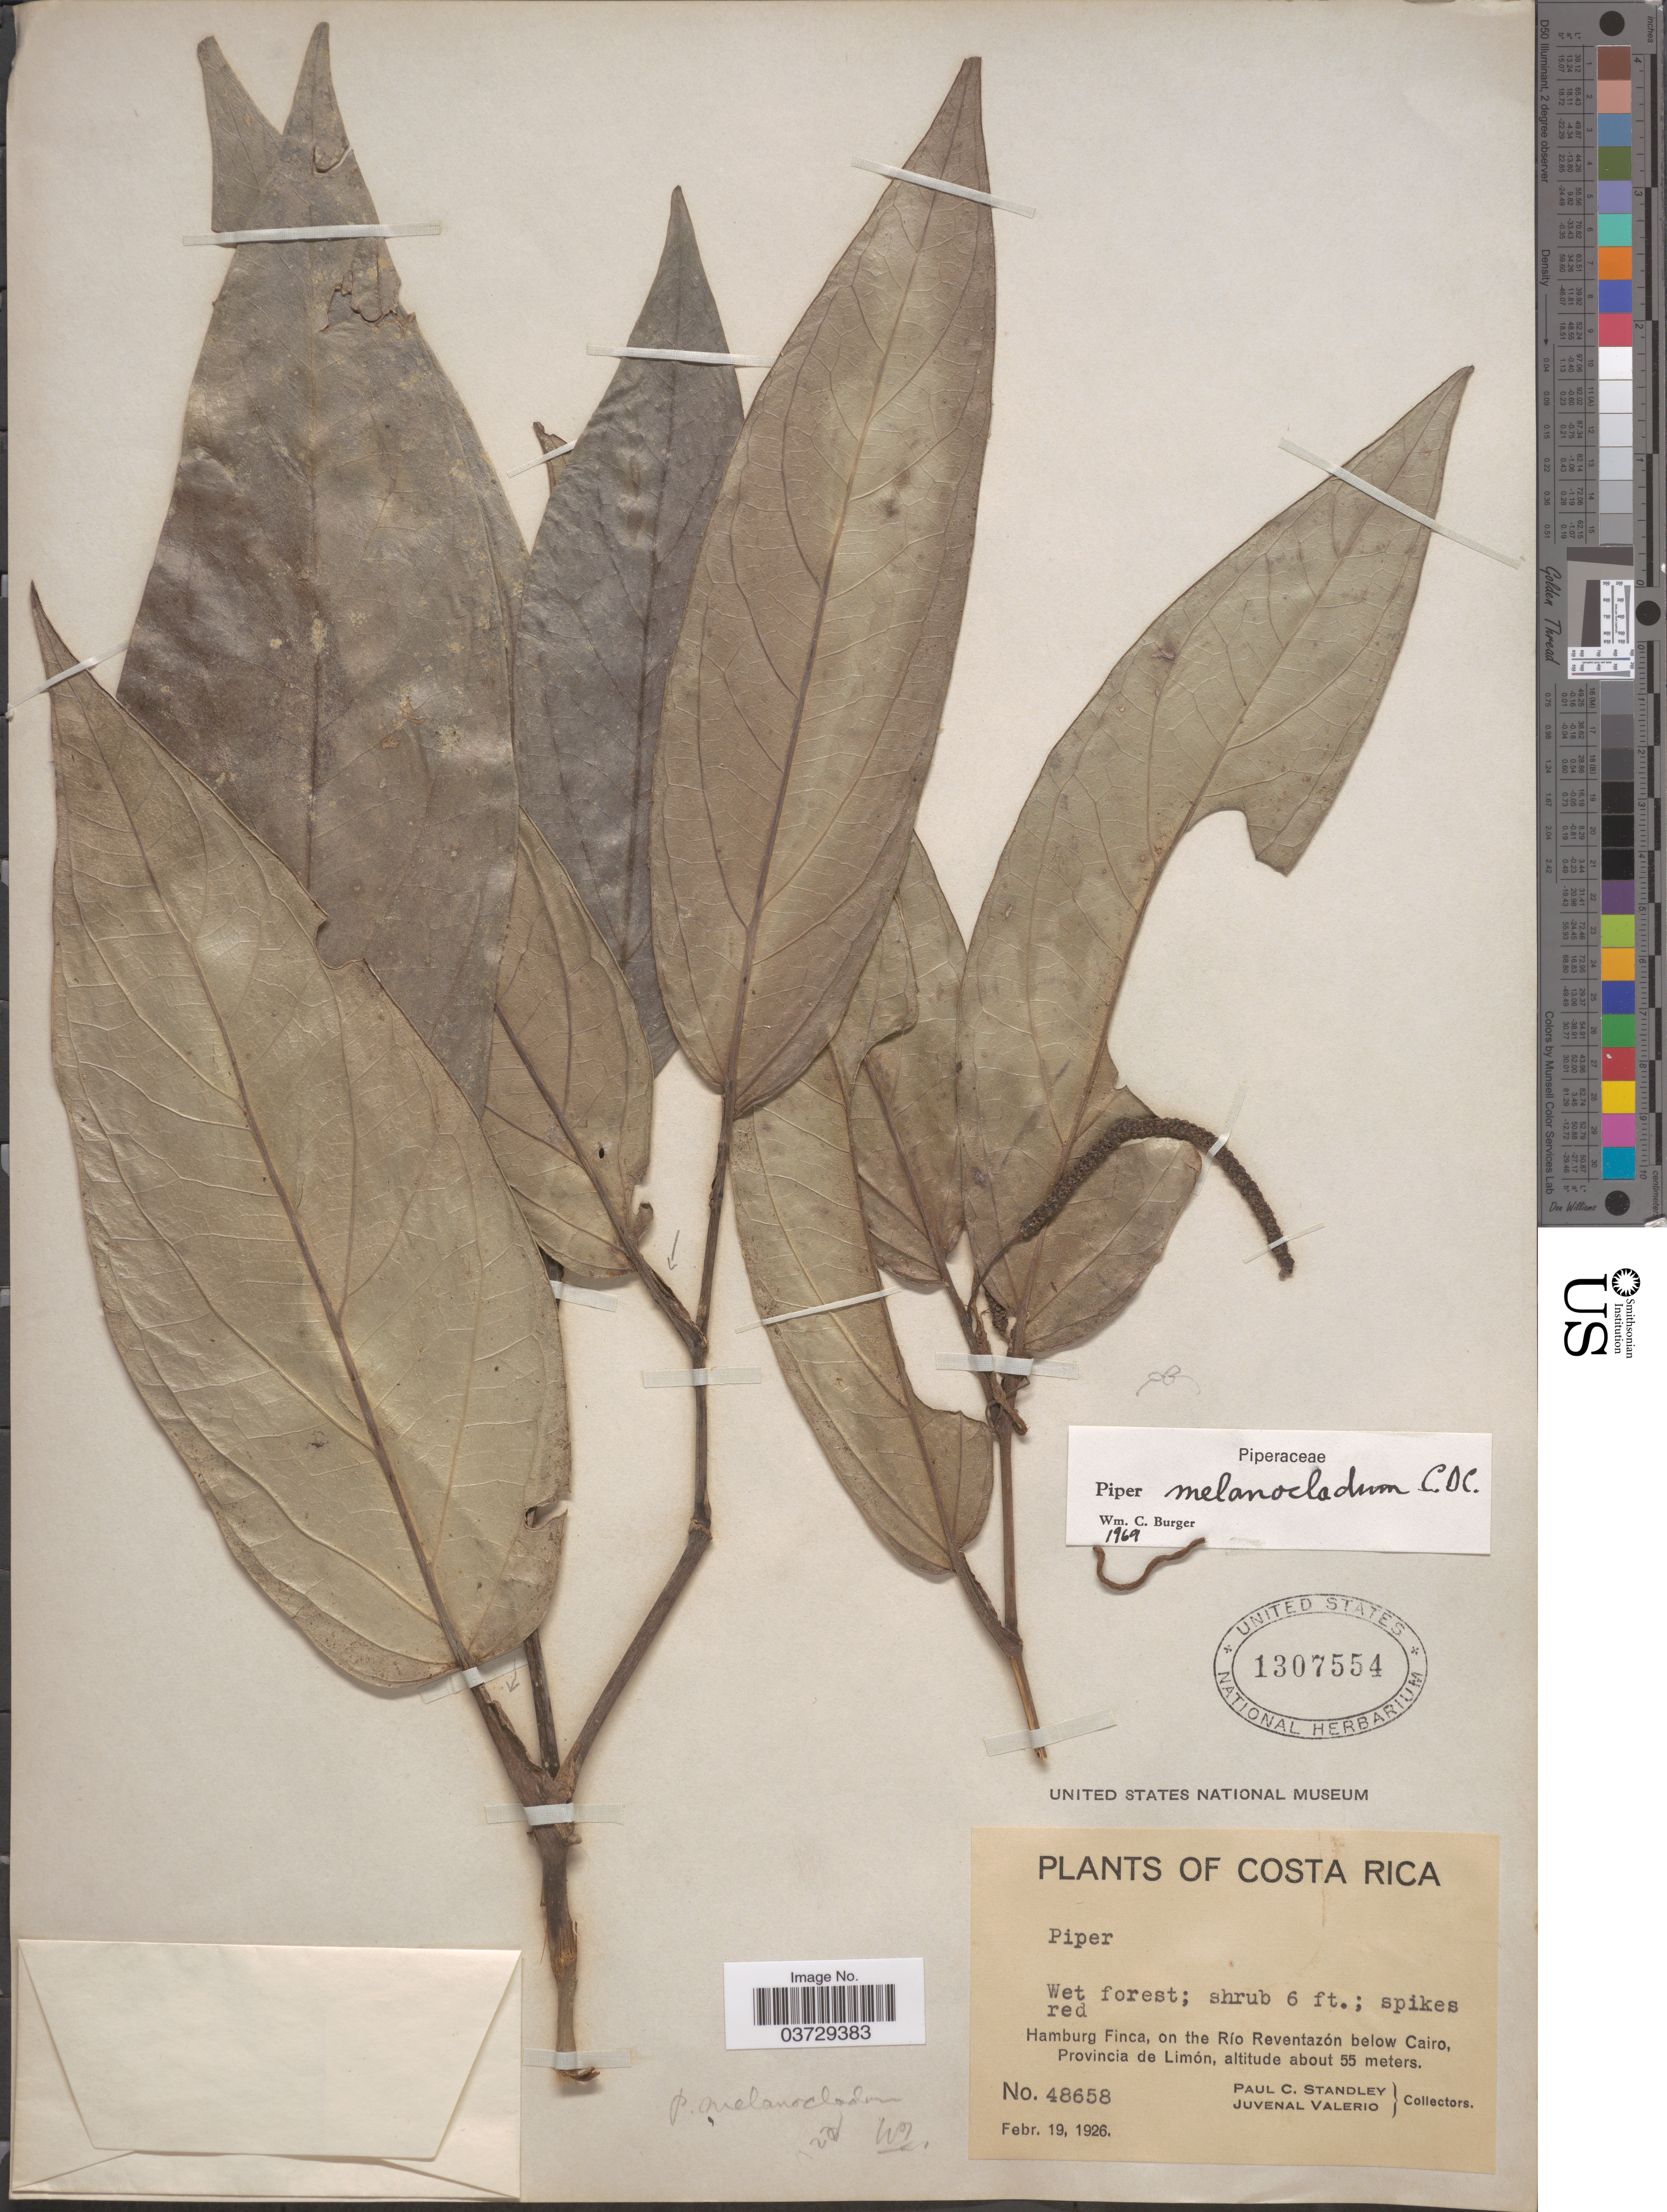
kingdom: Plantae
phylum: Tracheophyta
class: Magnoliopsida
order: Piperales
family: Piperaceae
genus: Piper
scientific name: Piper melanocladum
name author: C. DC.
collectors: P. C. Standley & J. Valerio R.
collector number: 48658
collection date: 1926-02-19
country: Costa Rica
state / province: Limón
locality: Hamburg Finca, on the Río Reventazón below Cairo .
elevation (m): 55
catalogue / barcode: US 1307554